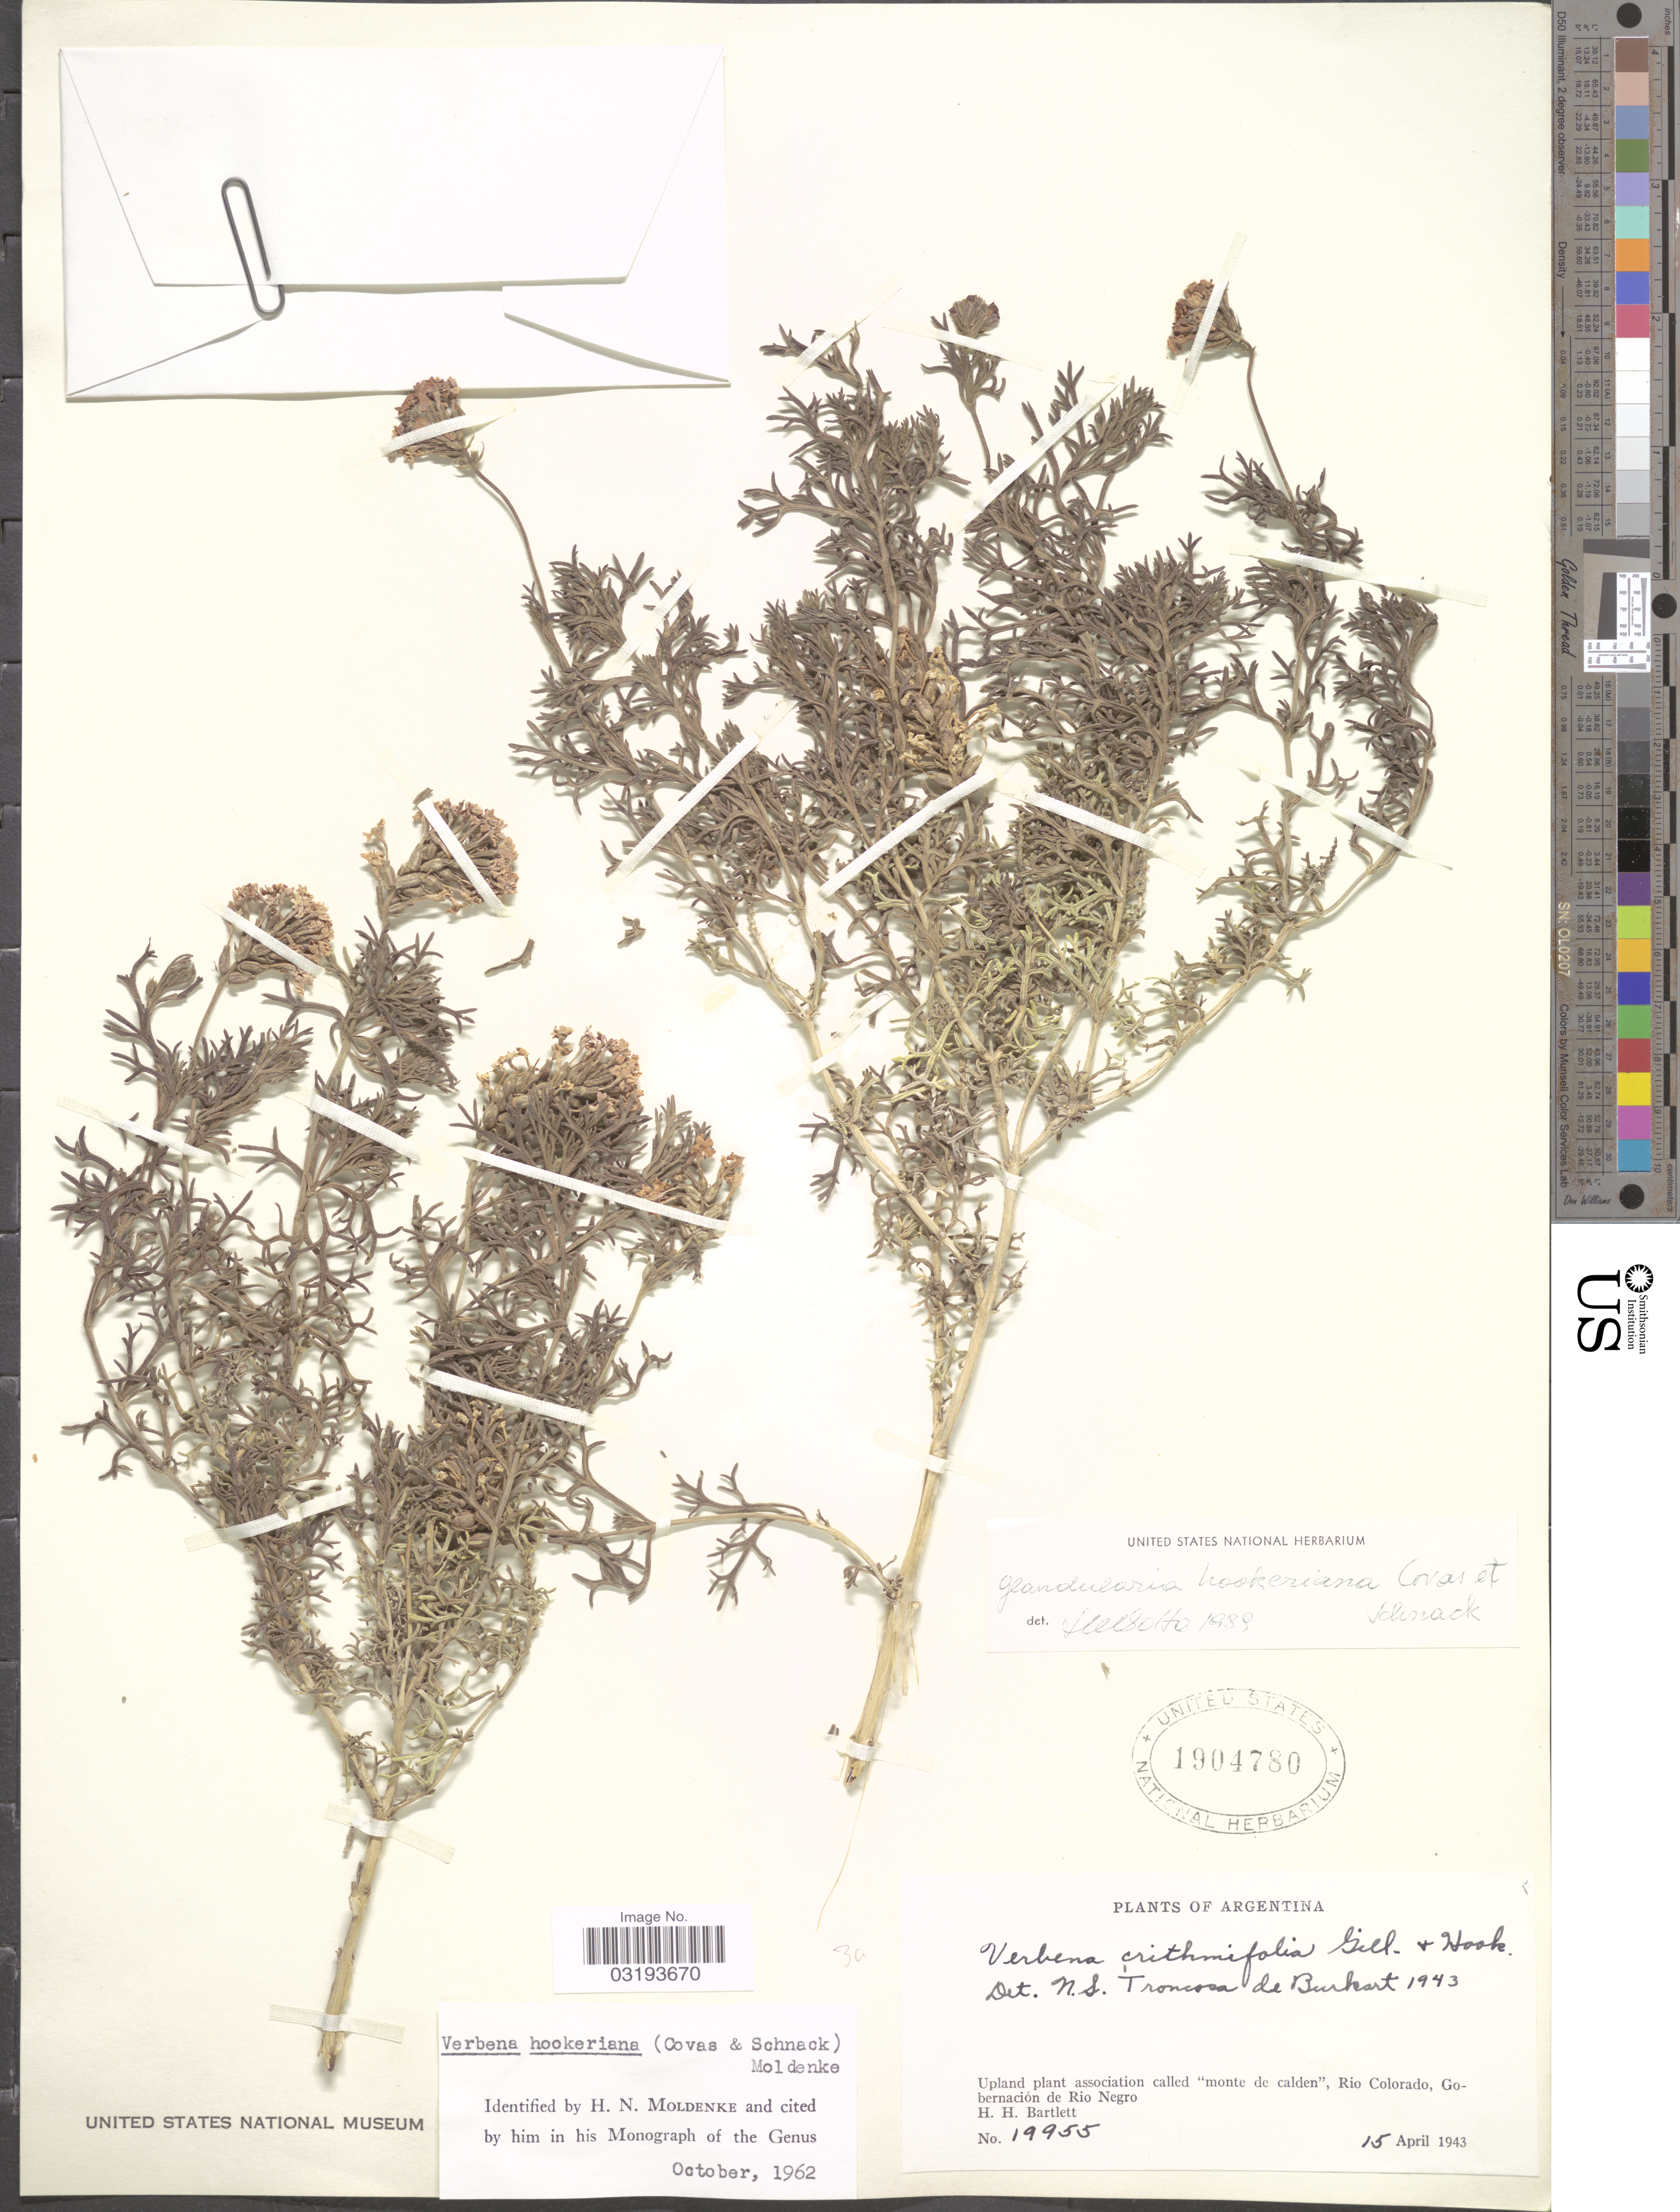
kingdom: Plantae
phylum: Tracheophyta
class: Magnoliopsida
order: Lamiales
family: Verbenaceae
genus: Verbena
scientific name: Verbena hookeriana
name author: (Covas & Schack) Moldenke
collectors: H. H. Bartlett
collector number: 19955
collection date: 1943-04-15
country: Argentina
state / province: Rio Negro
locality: Upland plant association called "monte de calden", Rio Colorado, Gobernación de Rio Negro.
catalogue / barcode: US 1904780